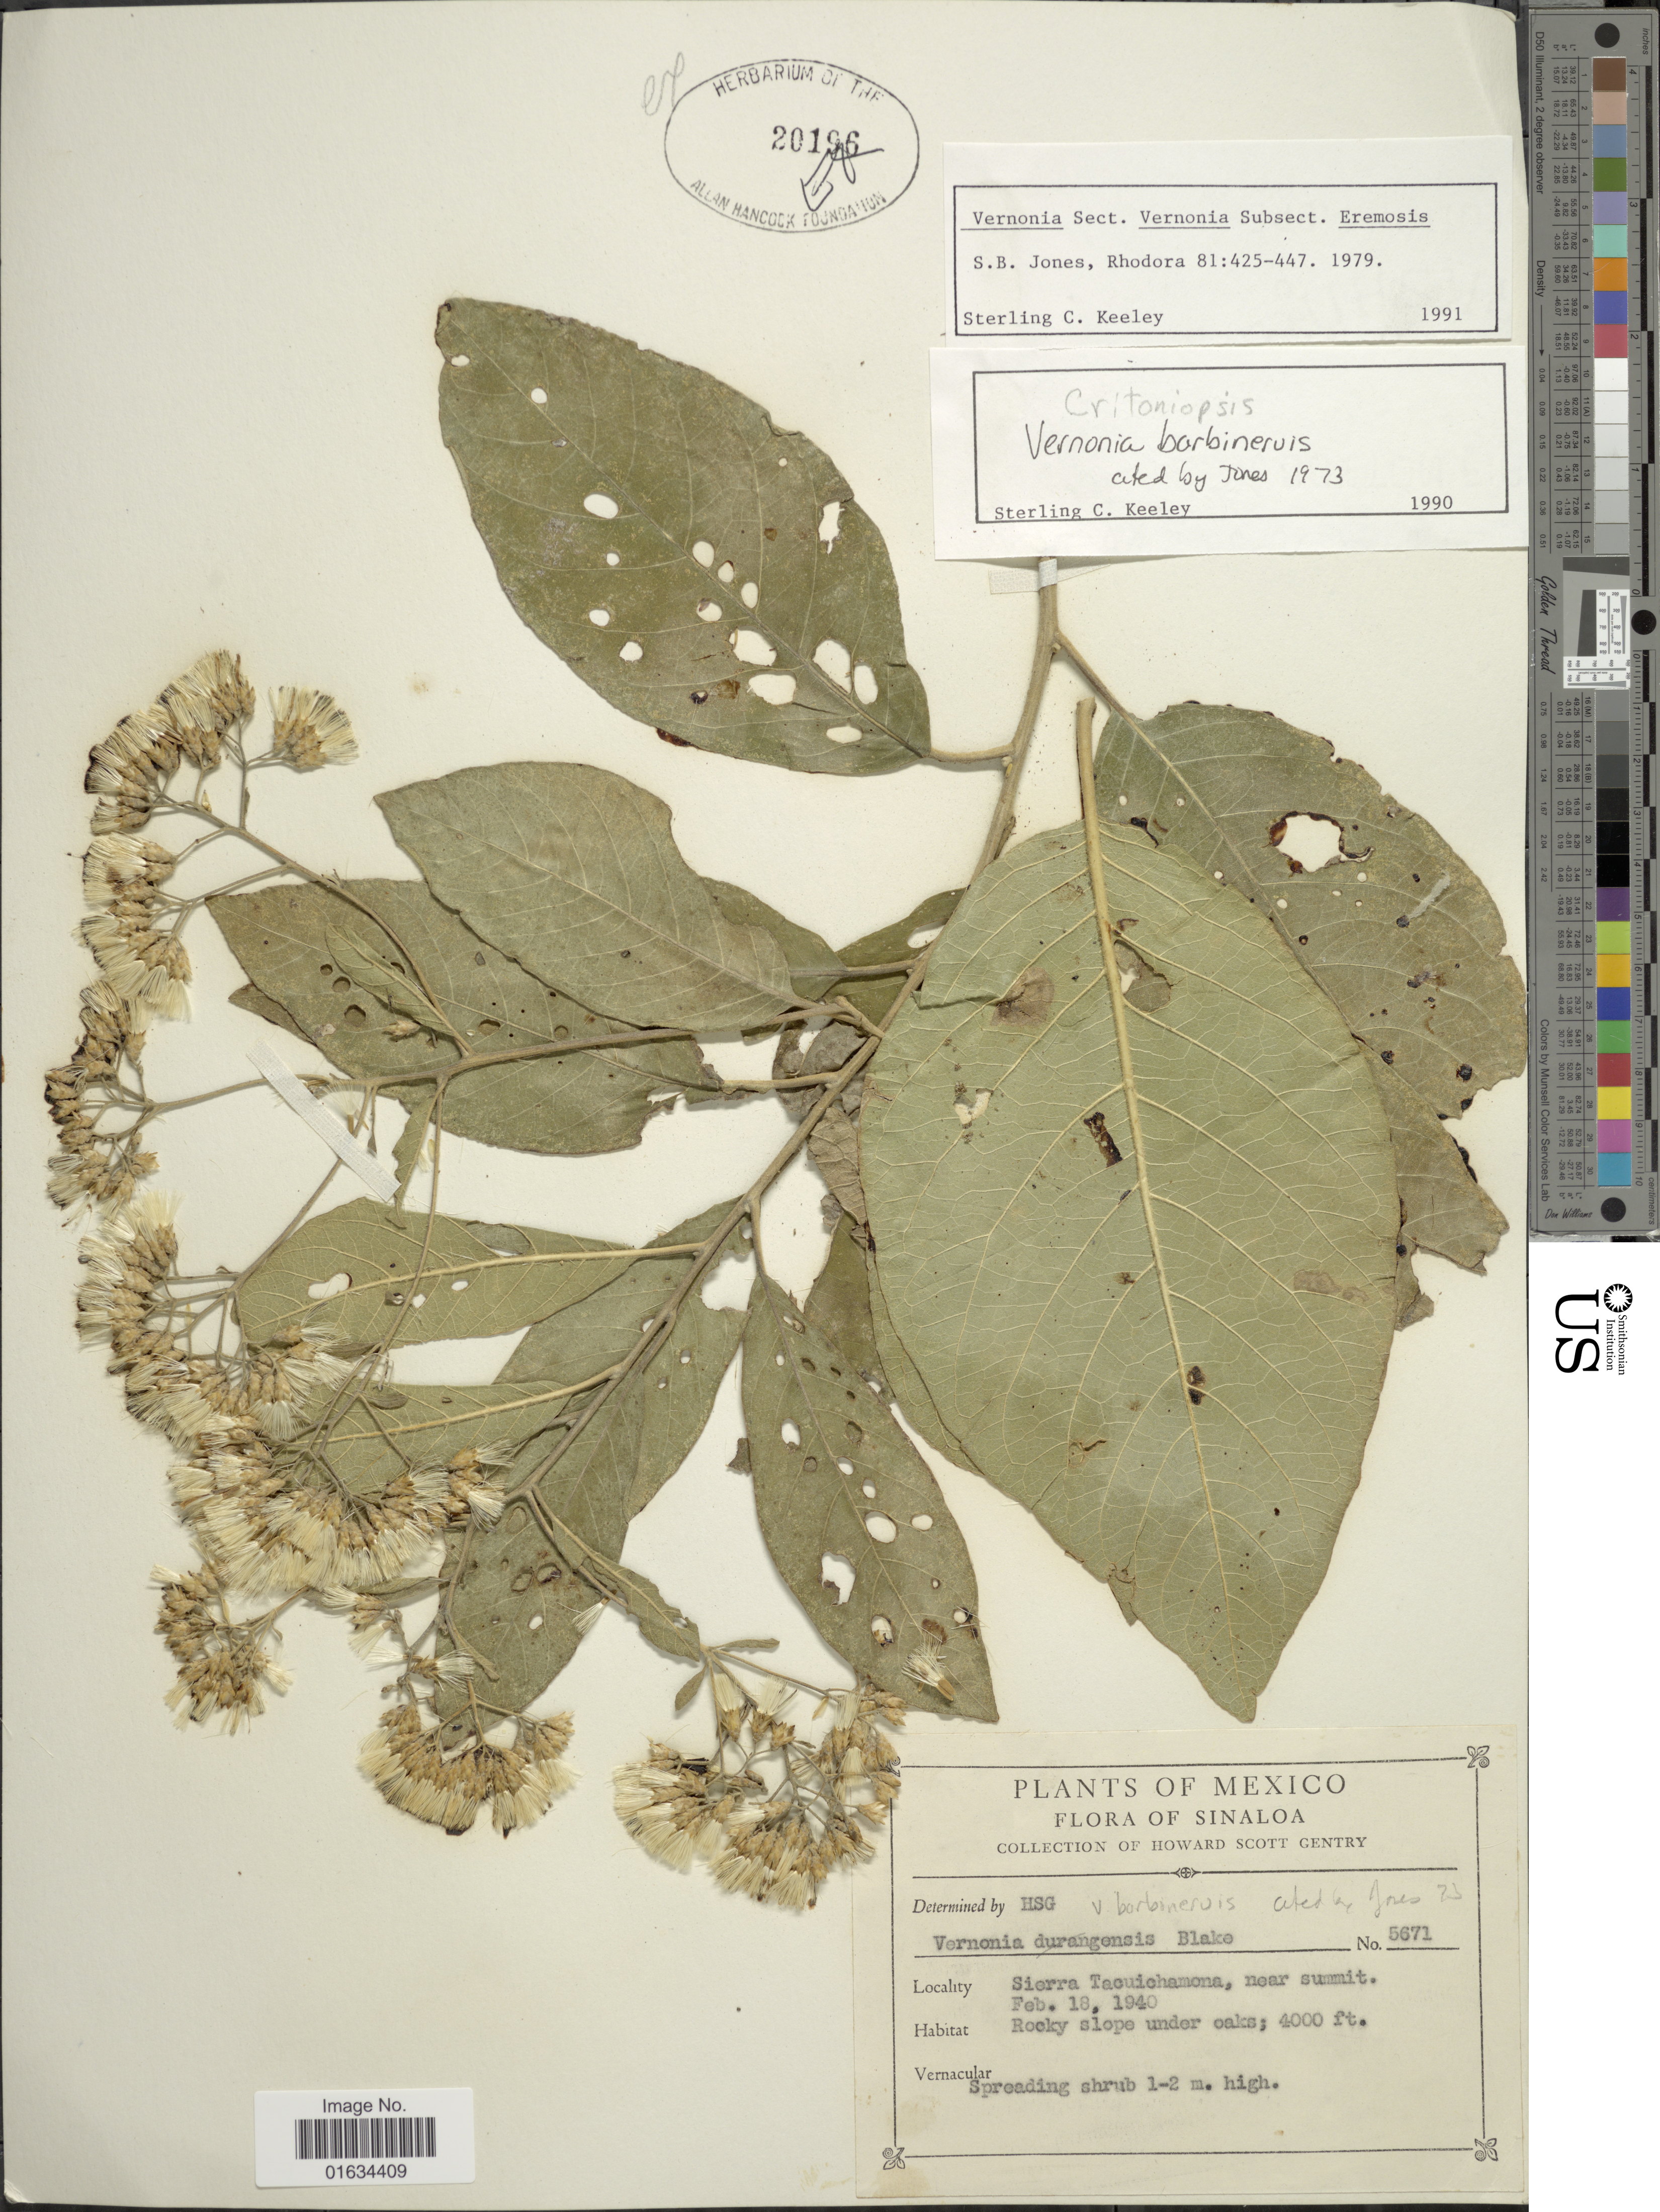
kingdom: Plantae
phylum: Tracheophyta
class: Magnoliopsida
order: Asterales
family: Asteraceae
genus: Eremosis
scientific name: Eremosis barbinervis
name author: (Sch. Bip.) Gleason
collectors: H. S. Gentry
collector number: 5671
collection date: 1940-02-18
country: Mexico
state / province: Sinaloa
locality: Sierro Tacuichamona, near summit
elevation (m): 1219